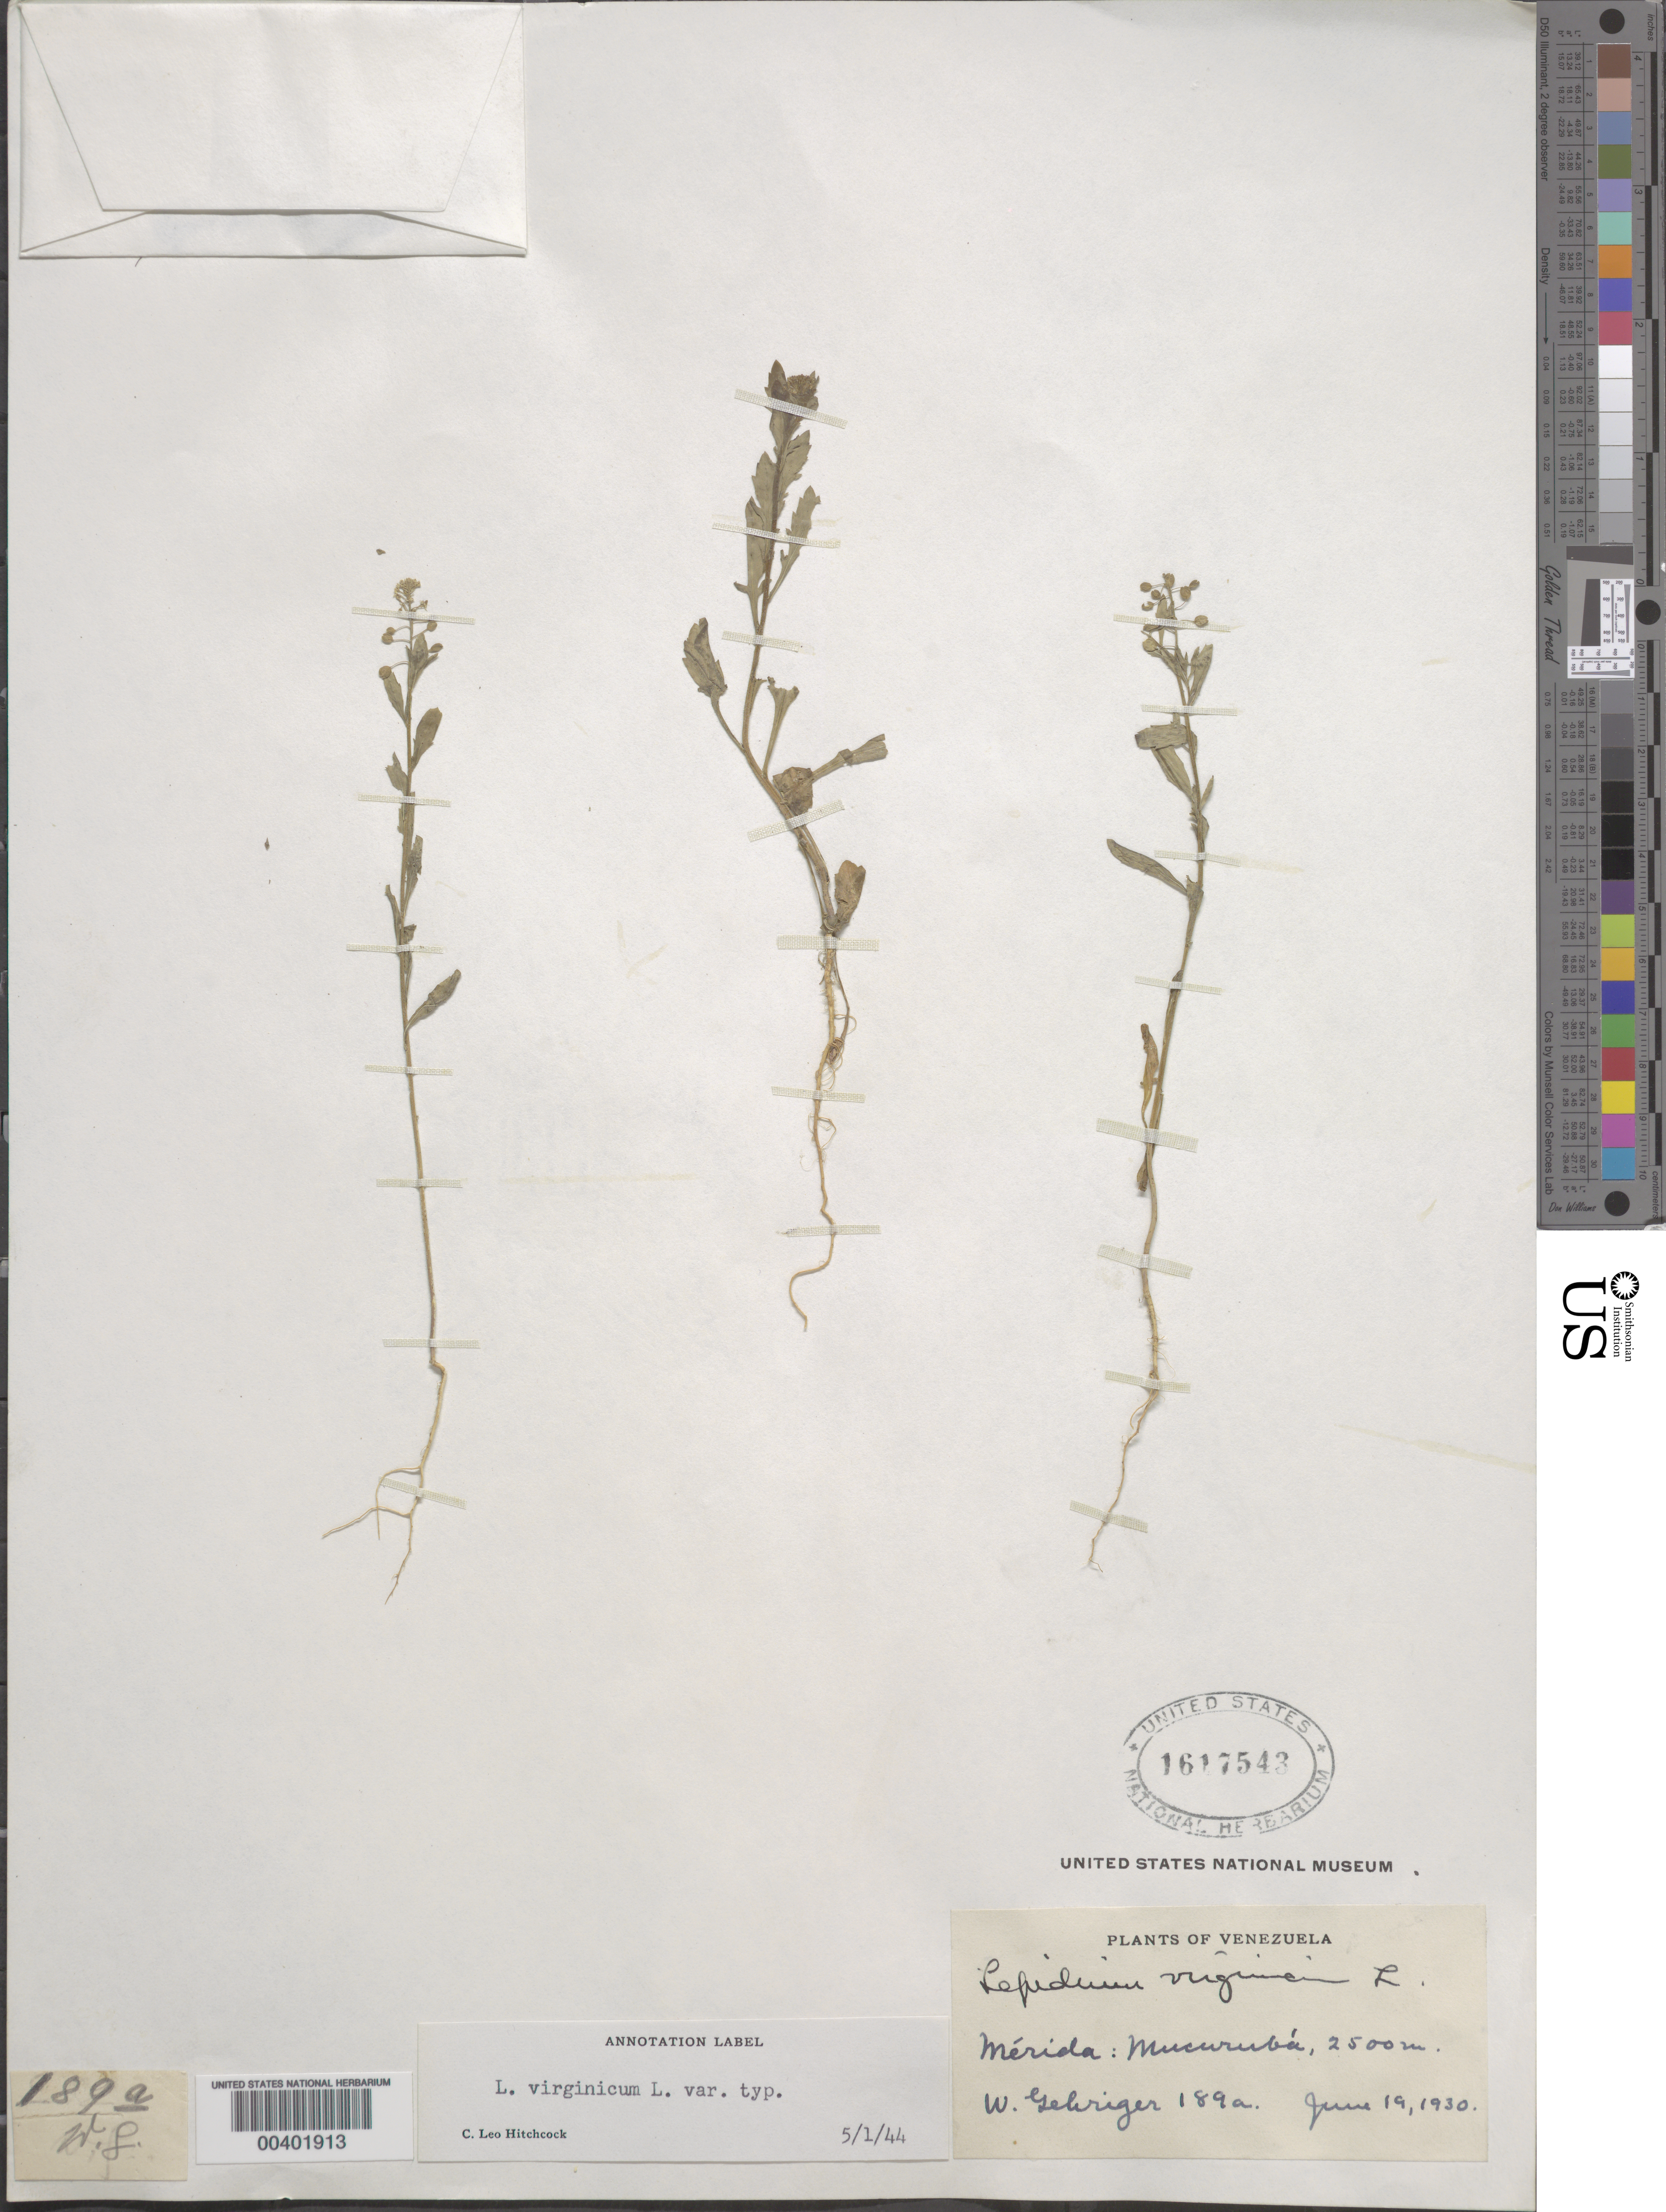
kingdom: Plantae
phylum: Tracheophyta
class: Magnoliopsida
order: Brassicales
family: Brassicaceae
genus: Lepidium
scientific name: Lepidium virginicum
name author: L.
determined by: Hitchcock, Albert S.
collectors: W. Gehriger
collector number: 189a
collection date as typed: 19 Jun 1930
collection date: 1930-06-19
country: Venezuela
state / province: Mérida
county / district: Rangel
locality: Mucurubá Mucuruba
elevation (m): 2500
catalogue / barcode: US 1617543